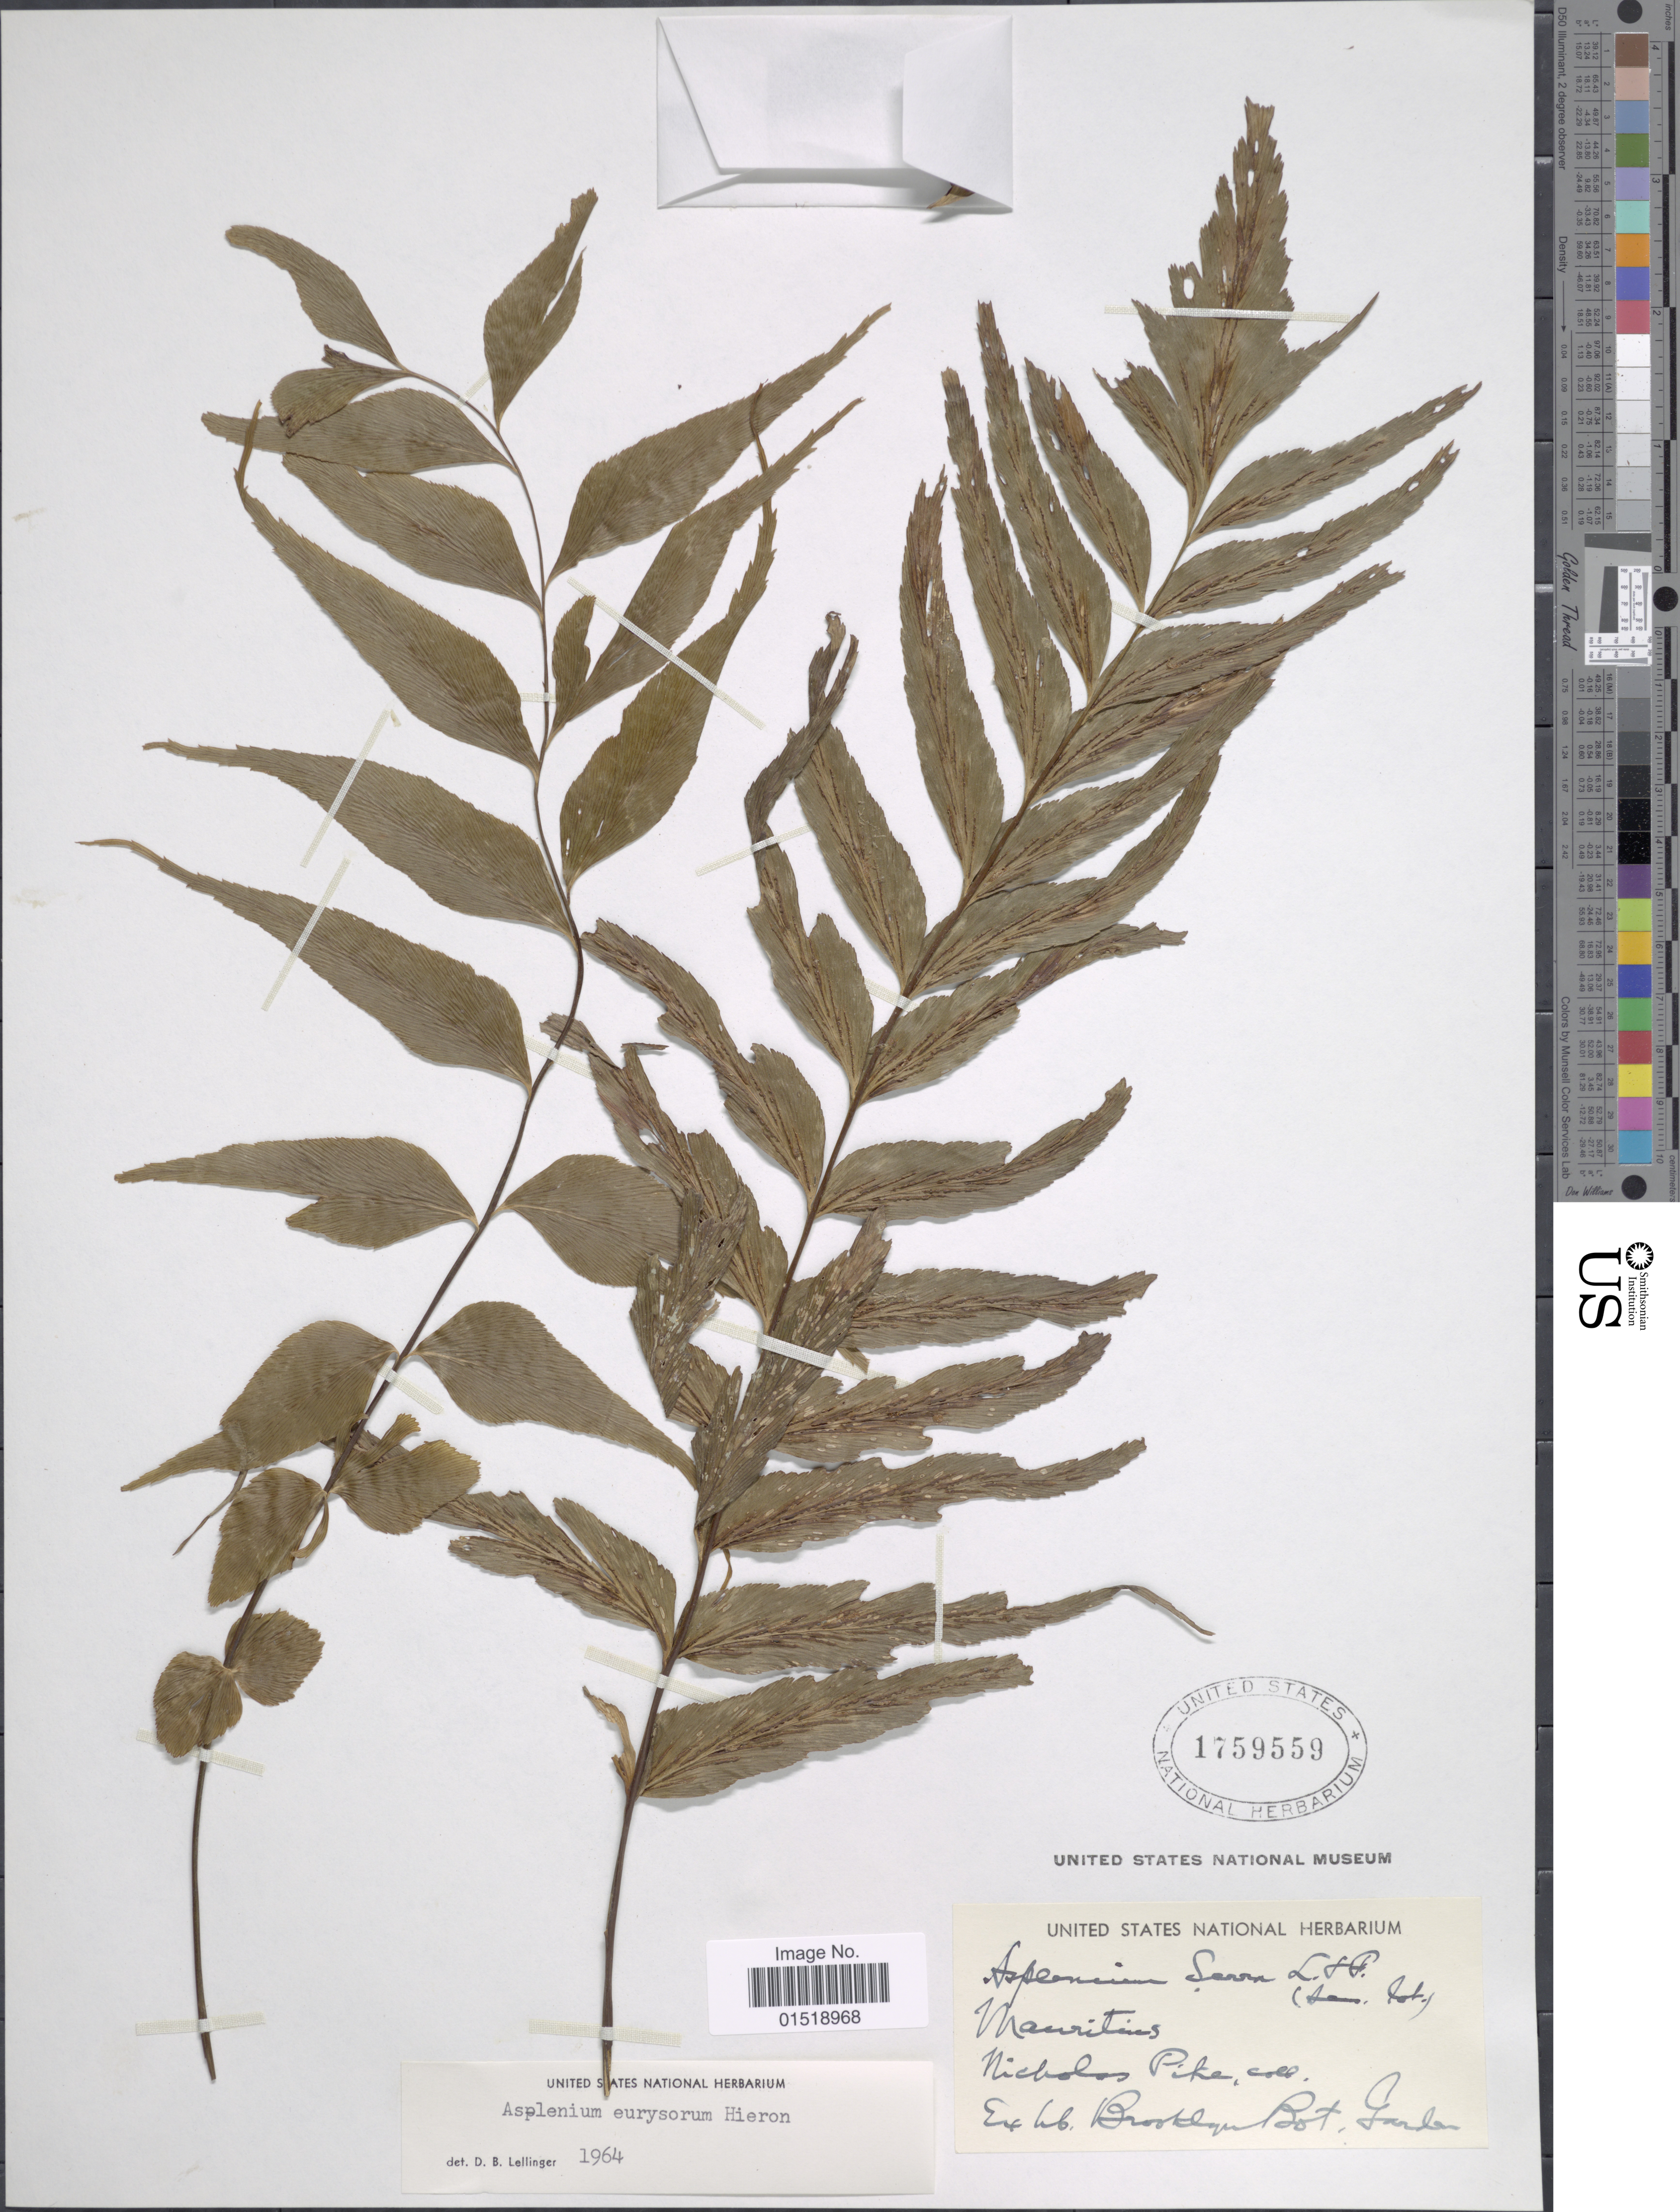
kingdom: Plantae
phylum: Tracheophyta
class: Polypodiopsida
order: Polypodiales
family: Aspleniaceae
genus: Asplenium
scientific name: Asplenium eurysorum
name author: Hieron.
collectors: N. Pike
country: Mauritius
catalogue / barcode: US 1759559